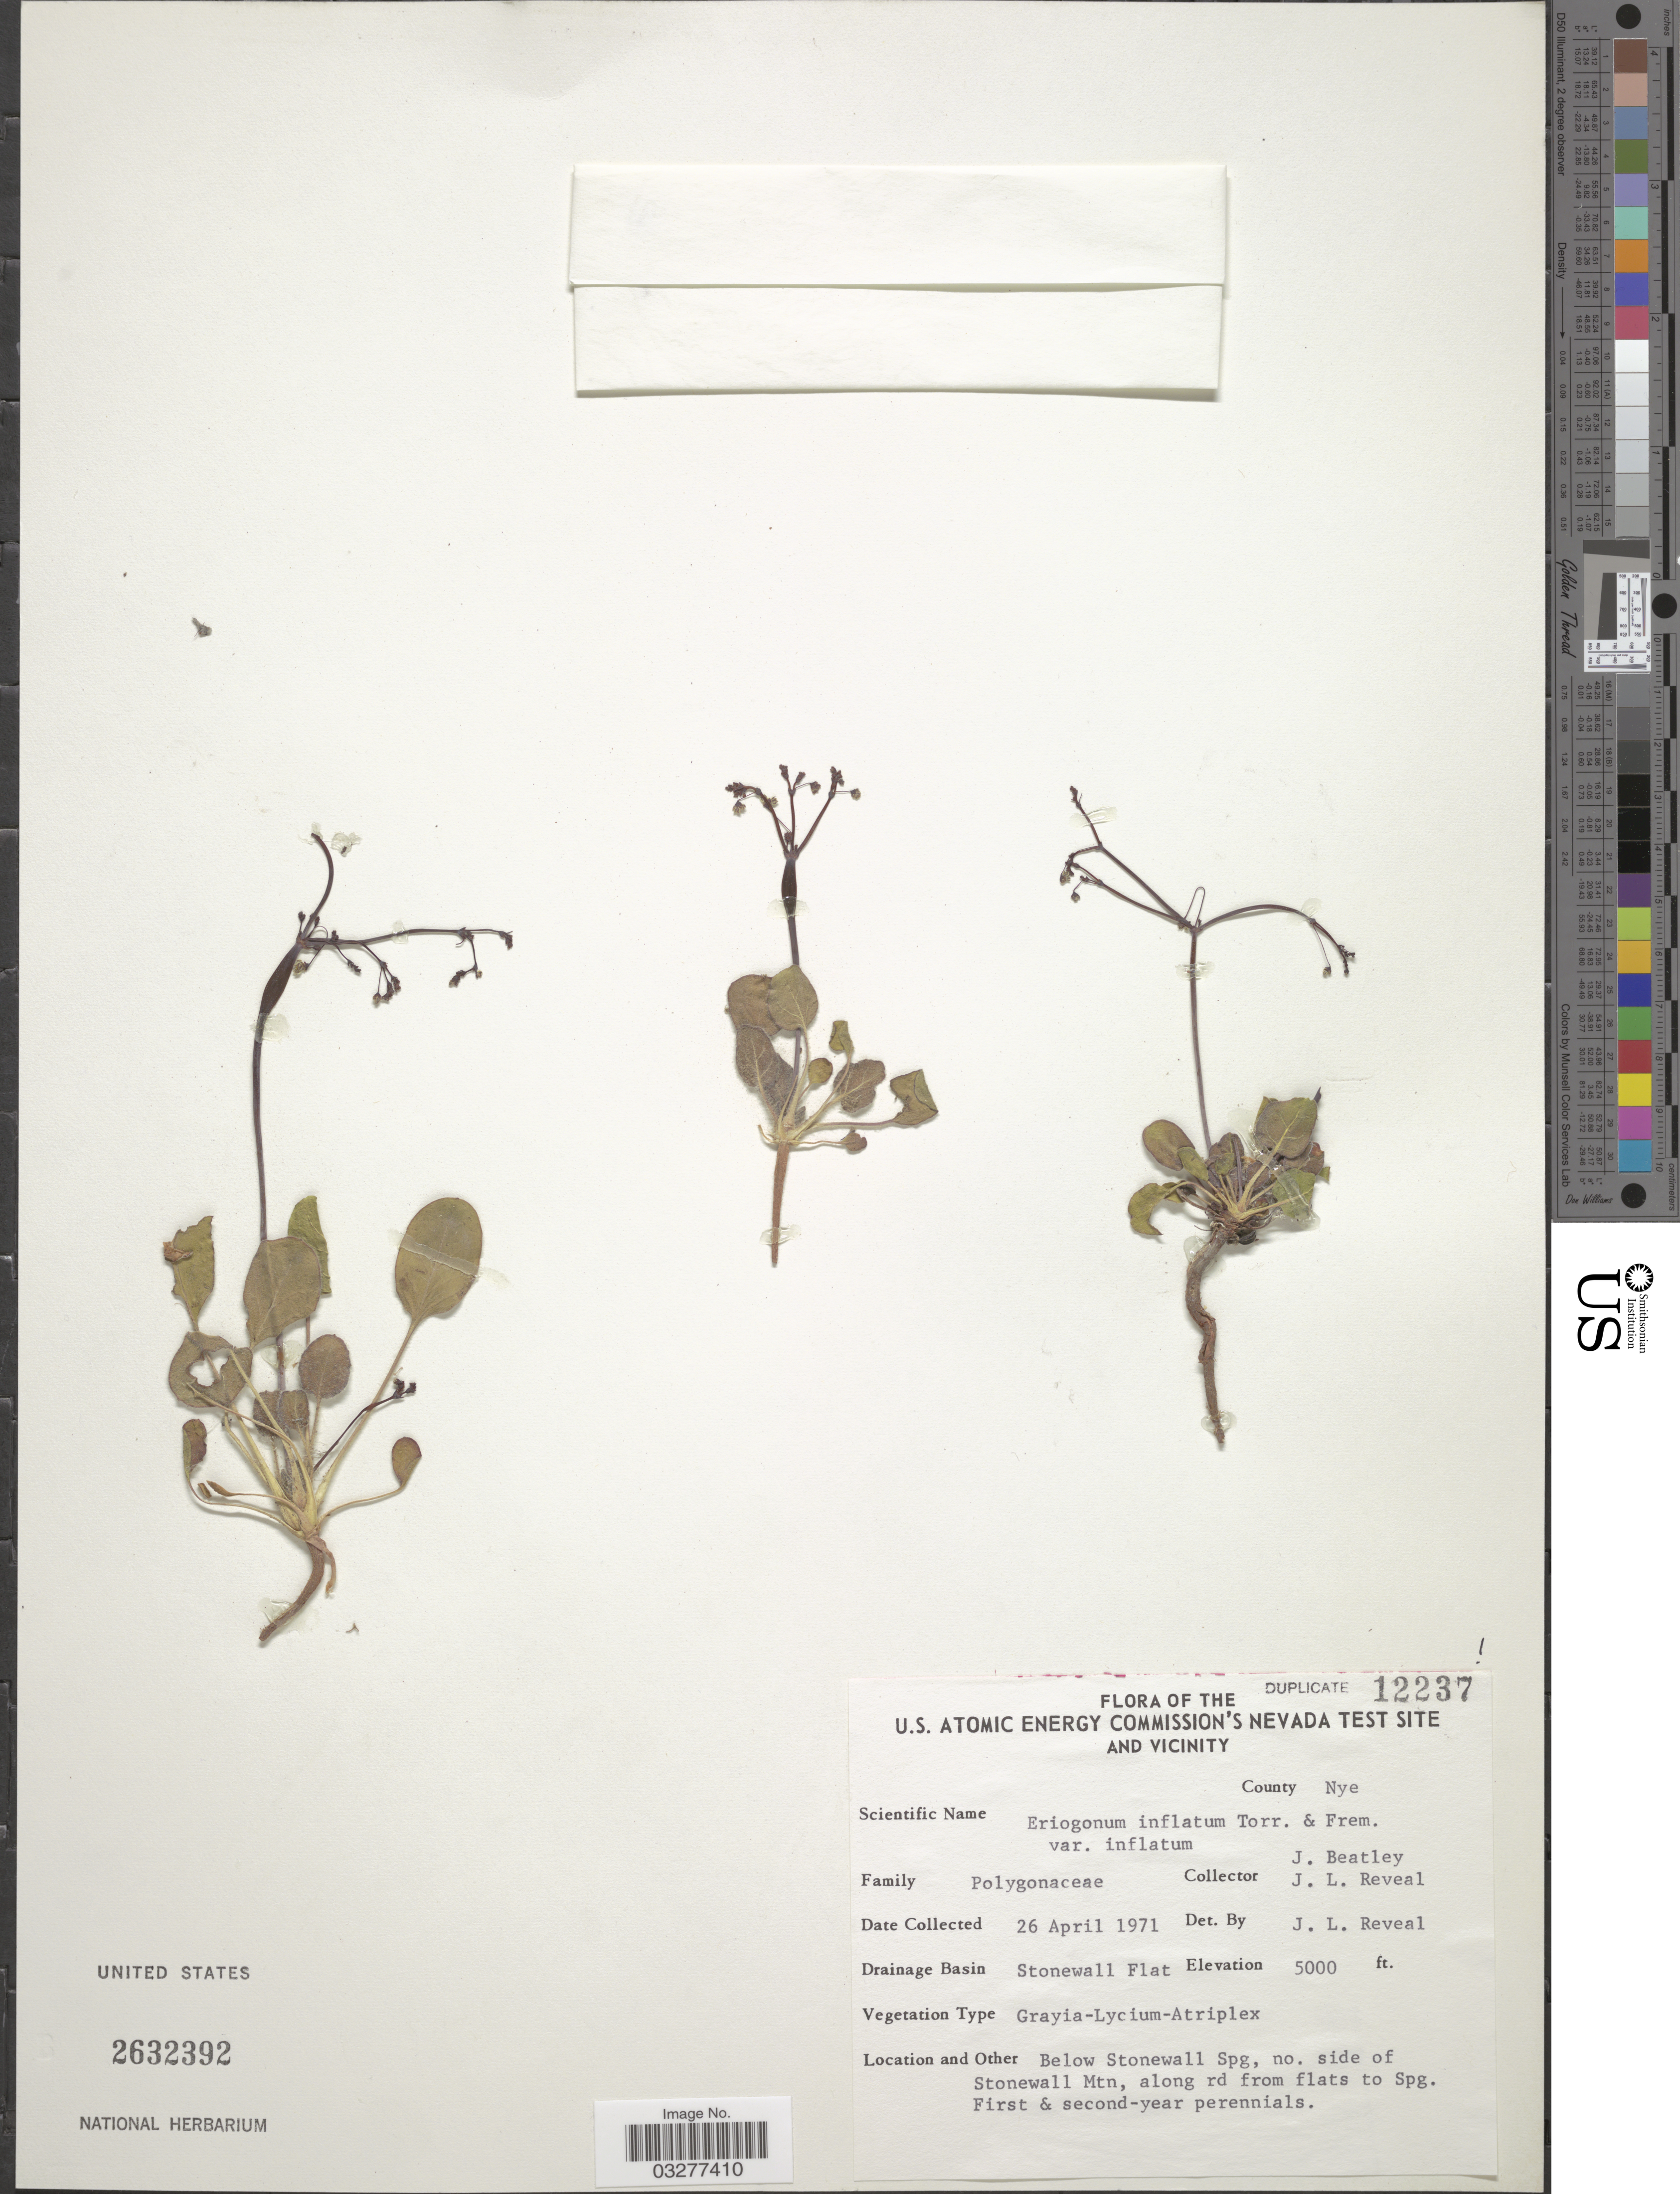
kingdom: Plantae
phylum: Tracheophyta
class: Magnoliopsida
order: Caryophyllales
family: Polygonaceae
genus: Eriogonum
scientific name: Eriogonum inflatum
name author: Torr. & Frém.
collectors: J. C. Beatley & J. L. Reveal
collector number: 12237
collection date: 1971-04-26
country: United States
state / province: Nevada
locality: U. S. Atomic Energy Commission's Nevada Test Site and Vicinity. County Nye. Drainage Basin Stonewall Flat. Below Stonewall Spg, no. side of Stonewall Mtn, along rd from flats to Spg.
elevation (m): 1524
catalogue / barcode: US 2632392